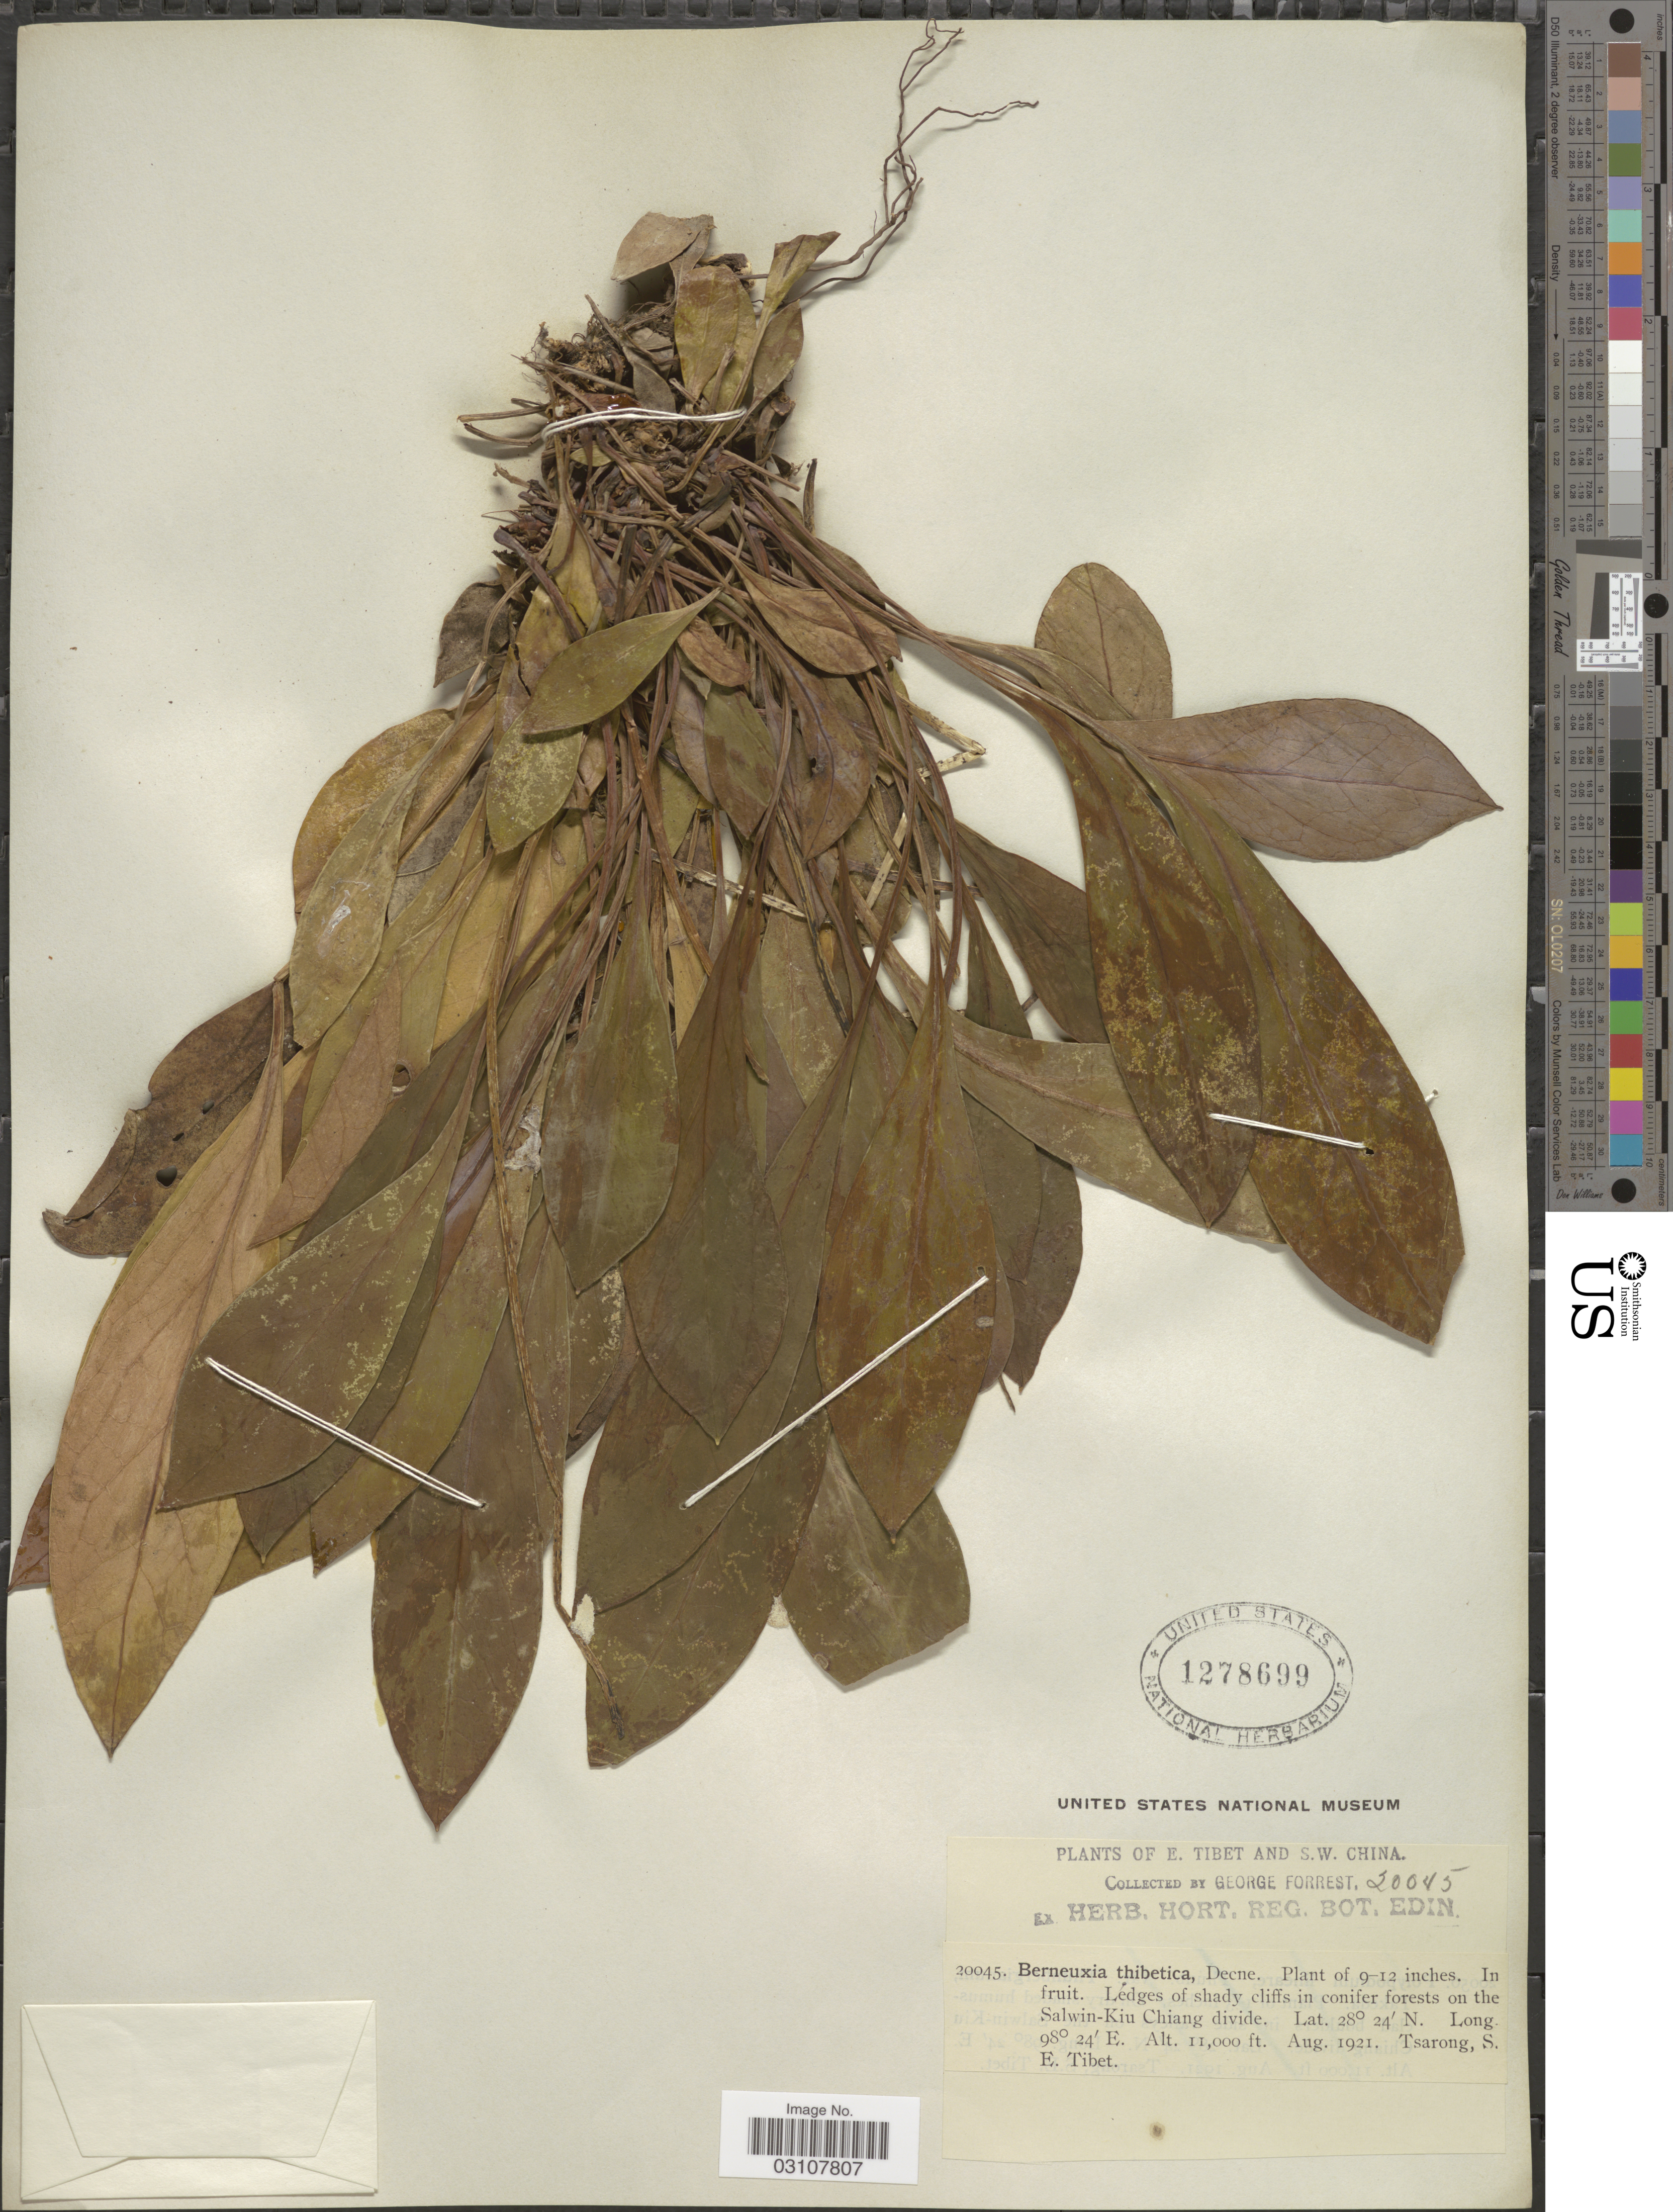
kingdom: Plantae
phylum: Tracheophyta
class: Magnoliopsida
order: Ericales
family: Diapensiaceae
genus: Berneuxia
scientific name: Berneuxia thibetica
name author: Decne.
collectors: G. Forrest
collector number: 20045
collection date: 1921-08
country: China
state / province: Xizang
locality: E. Tibet and S.W. China. On the Salwin-Kiu Chiang divide. Tsarong, S.E. Tibet.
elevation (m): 3353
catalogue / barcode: US 1278699